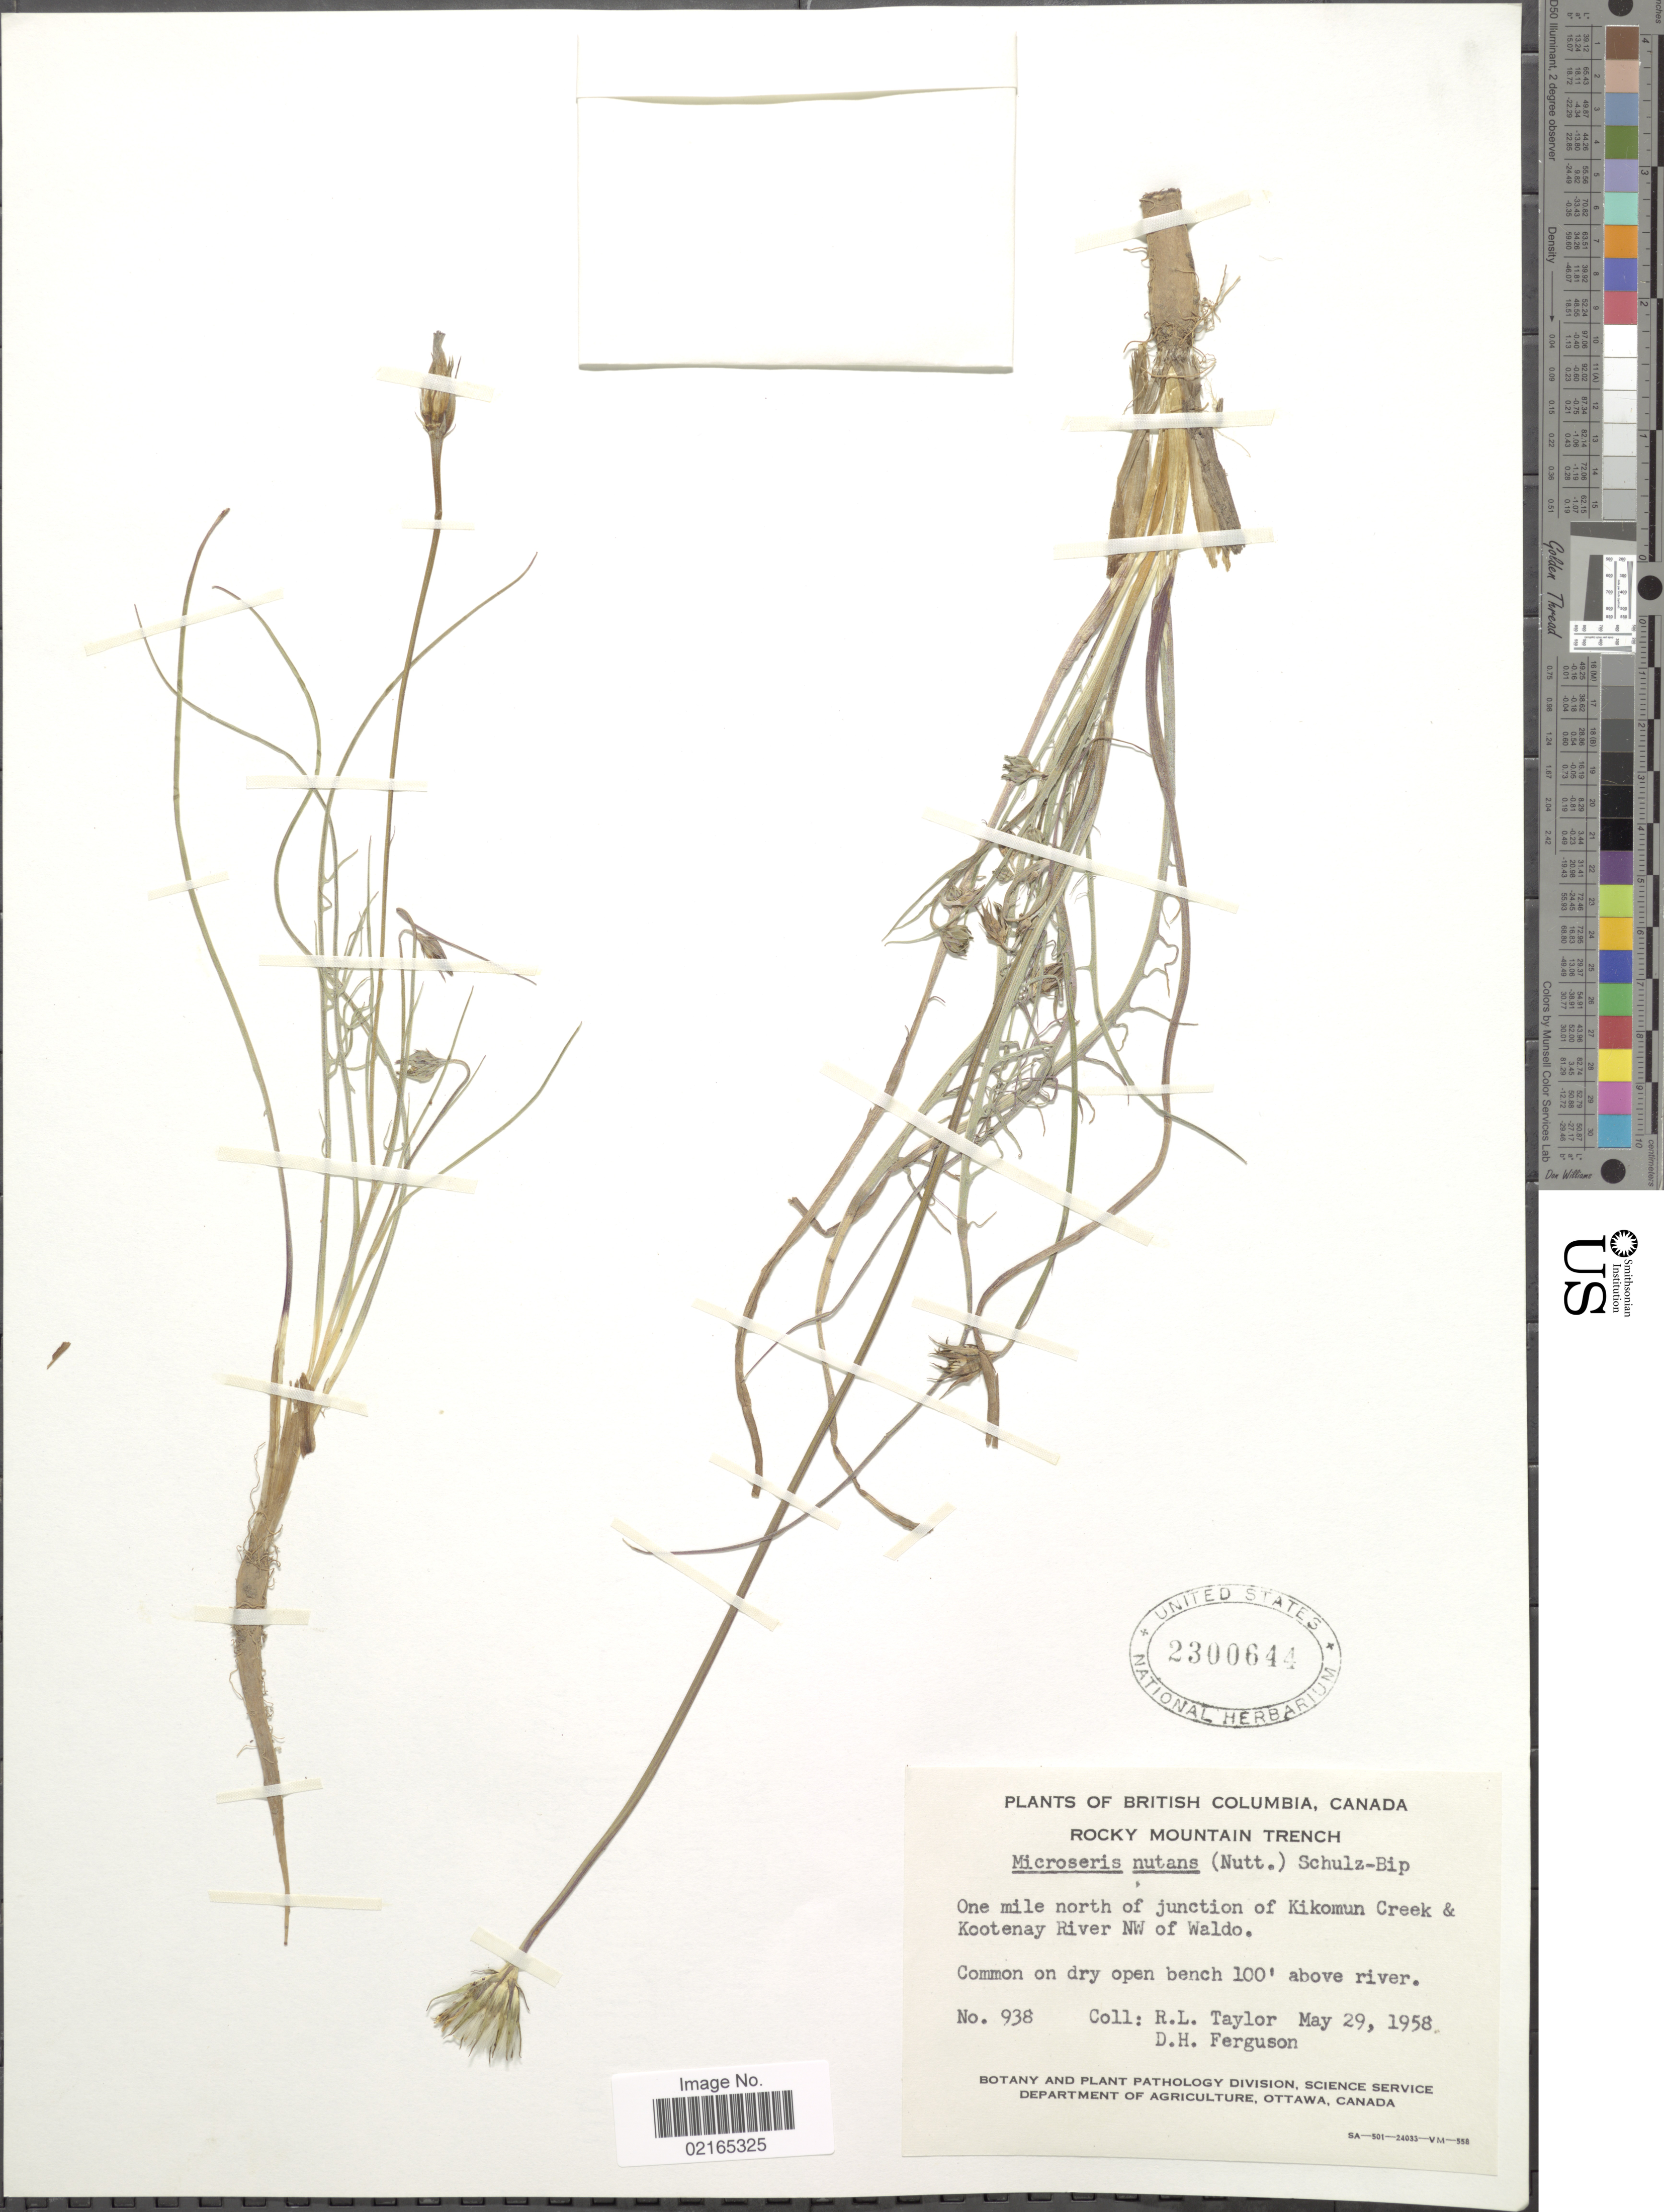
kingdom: Plantae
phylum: Tracheophyta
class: Magnoliopsida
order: Asterales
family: Asteraceae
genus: Microseris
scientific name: Microseris nutans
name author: (Hook.) Sch. Bip.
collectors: R. Taylor & D. Ferguson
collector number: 938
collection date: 1958-05-29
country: Canada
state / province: British Columbia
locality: Rocky Mountain Trench, one mile north of junction of Kikomun Creek & Kootenay River NW of Waldo, common on dry bench 100' above river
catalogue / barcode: US 2300644